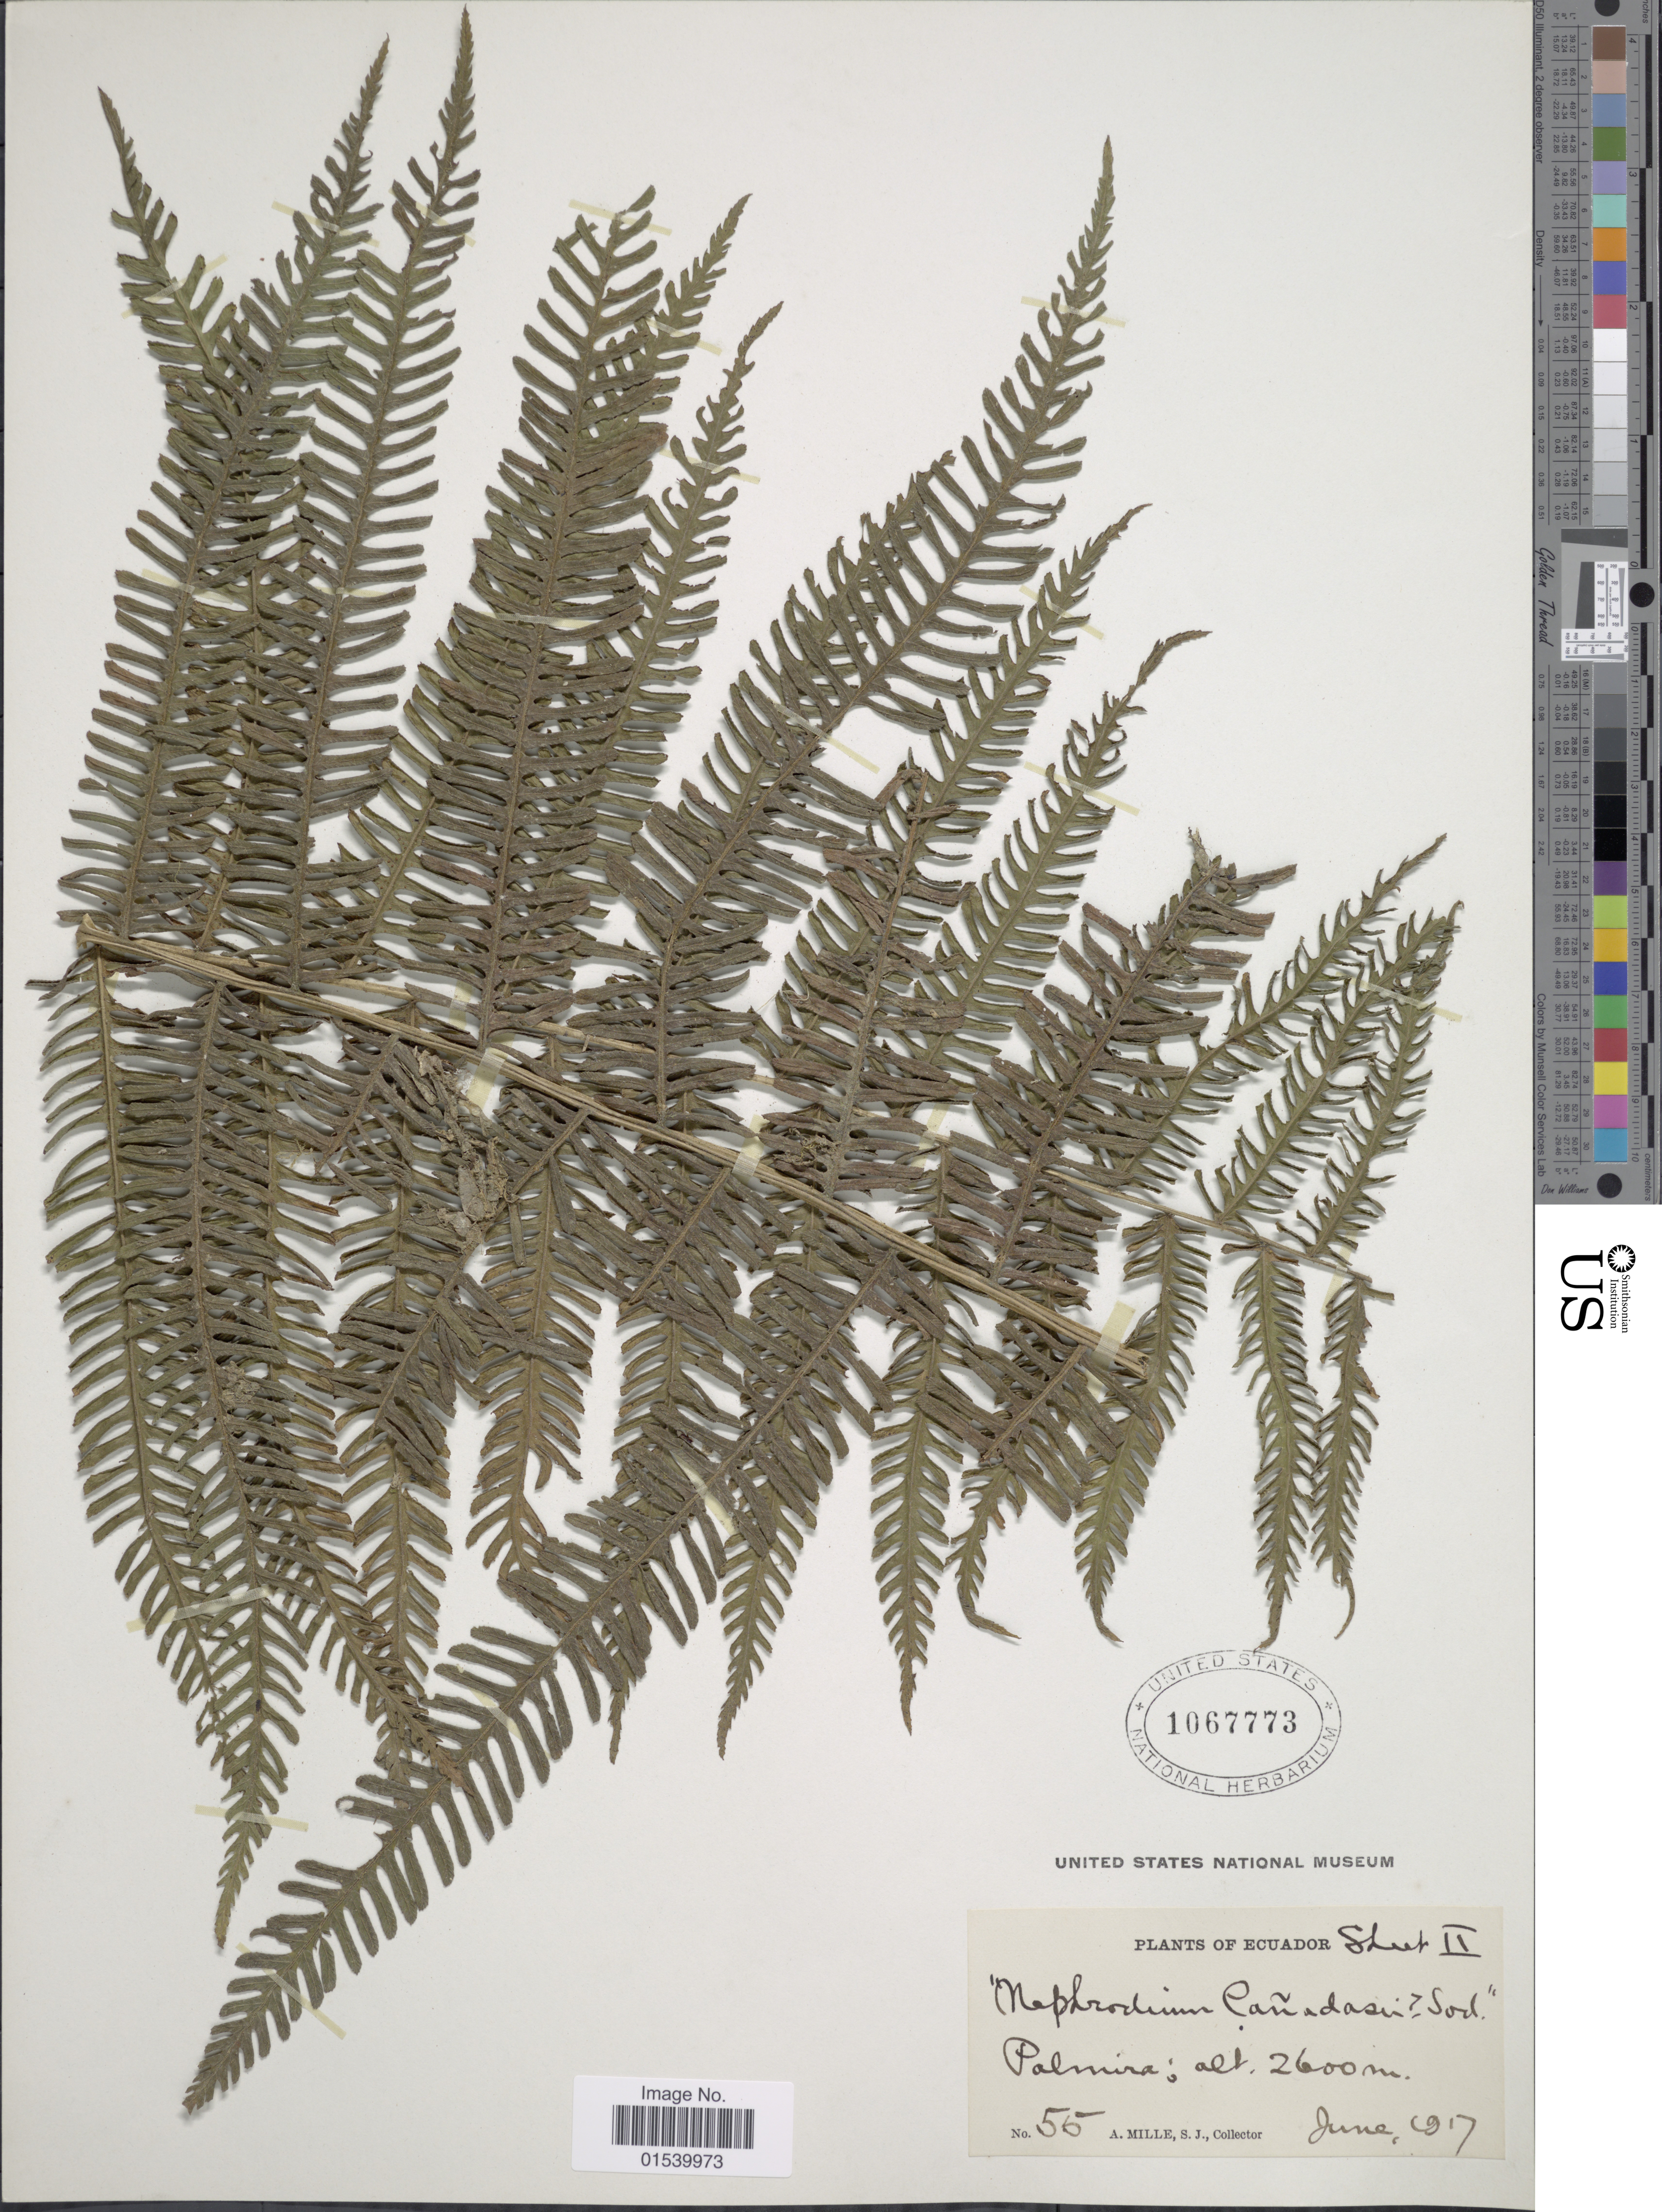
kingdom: Plantae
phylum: Tracheophyta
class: Polypodiopsida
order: Polypodiales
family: Thelypteridaceae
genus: Amauropelta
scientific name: Amauropelta canadasii (Sodiro) comb. nov., ined. 2015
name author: (Sodiro)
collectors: A. Mille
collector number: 55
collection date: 1917-06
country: Ecuador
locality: Palmira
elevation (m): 2600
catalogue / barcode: US 1067773